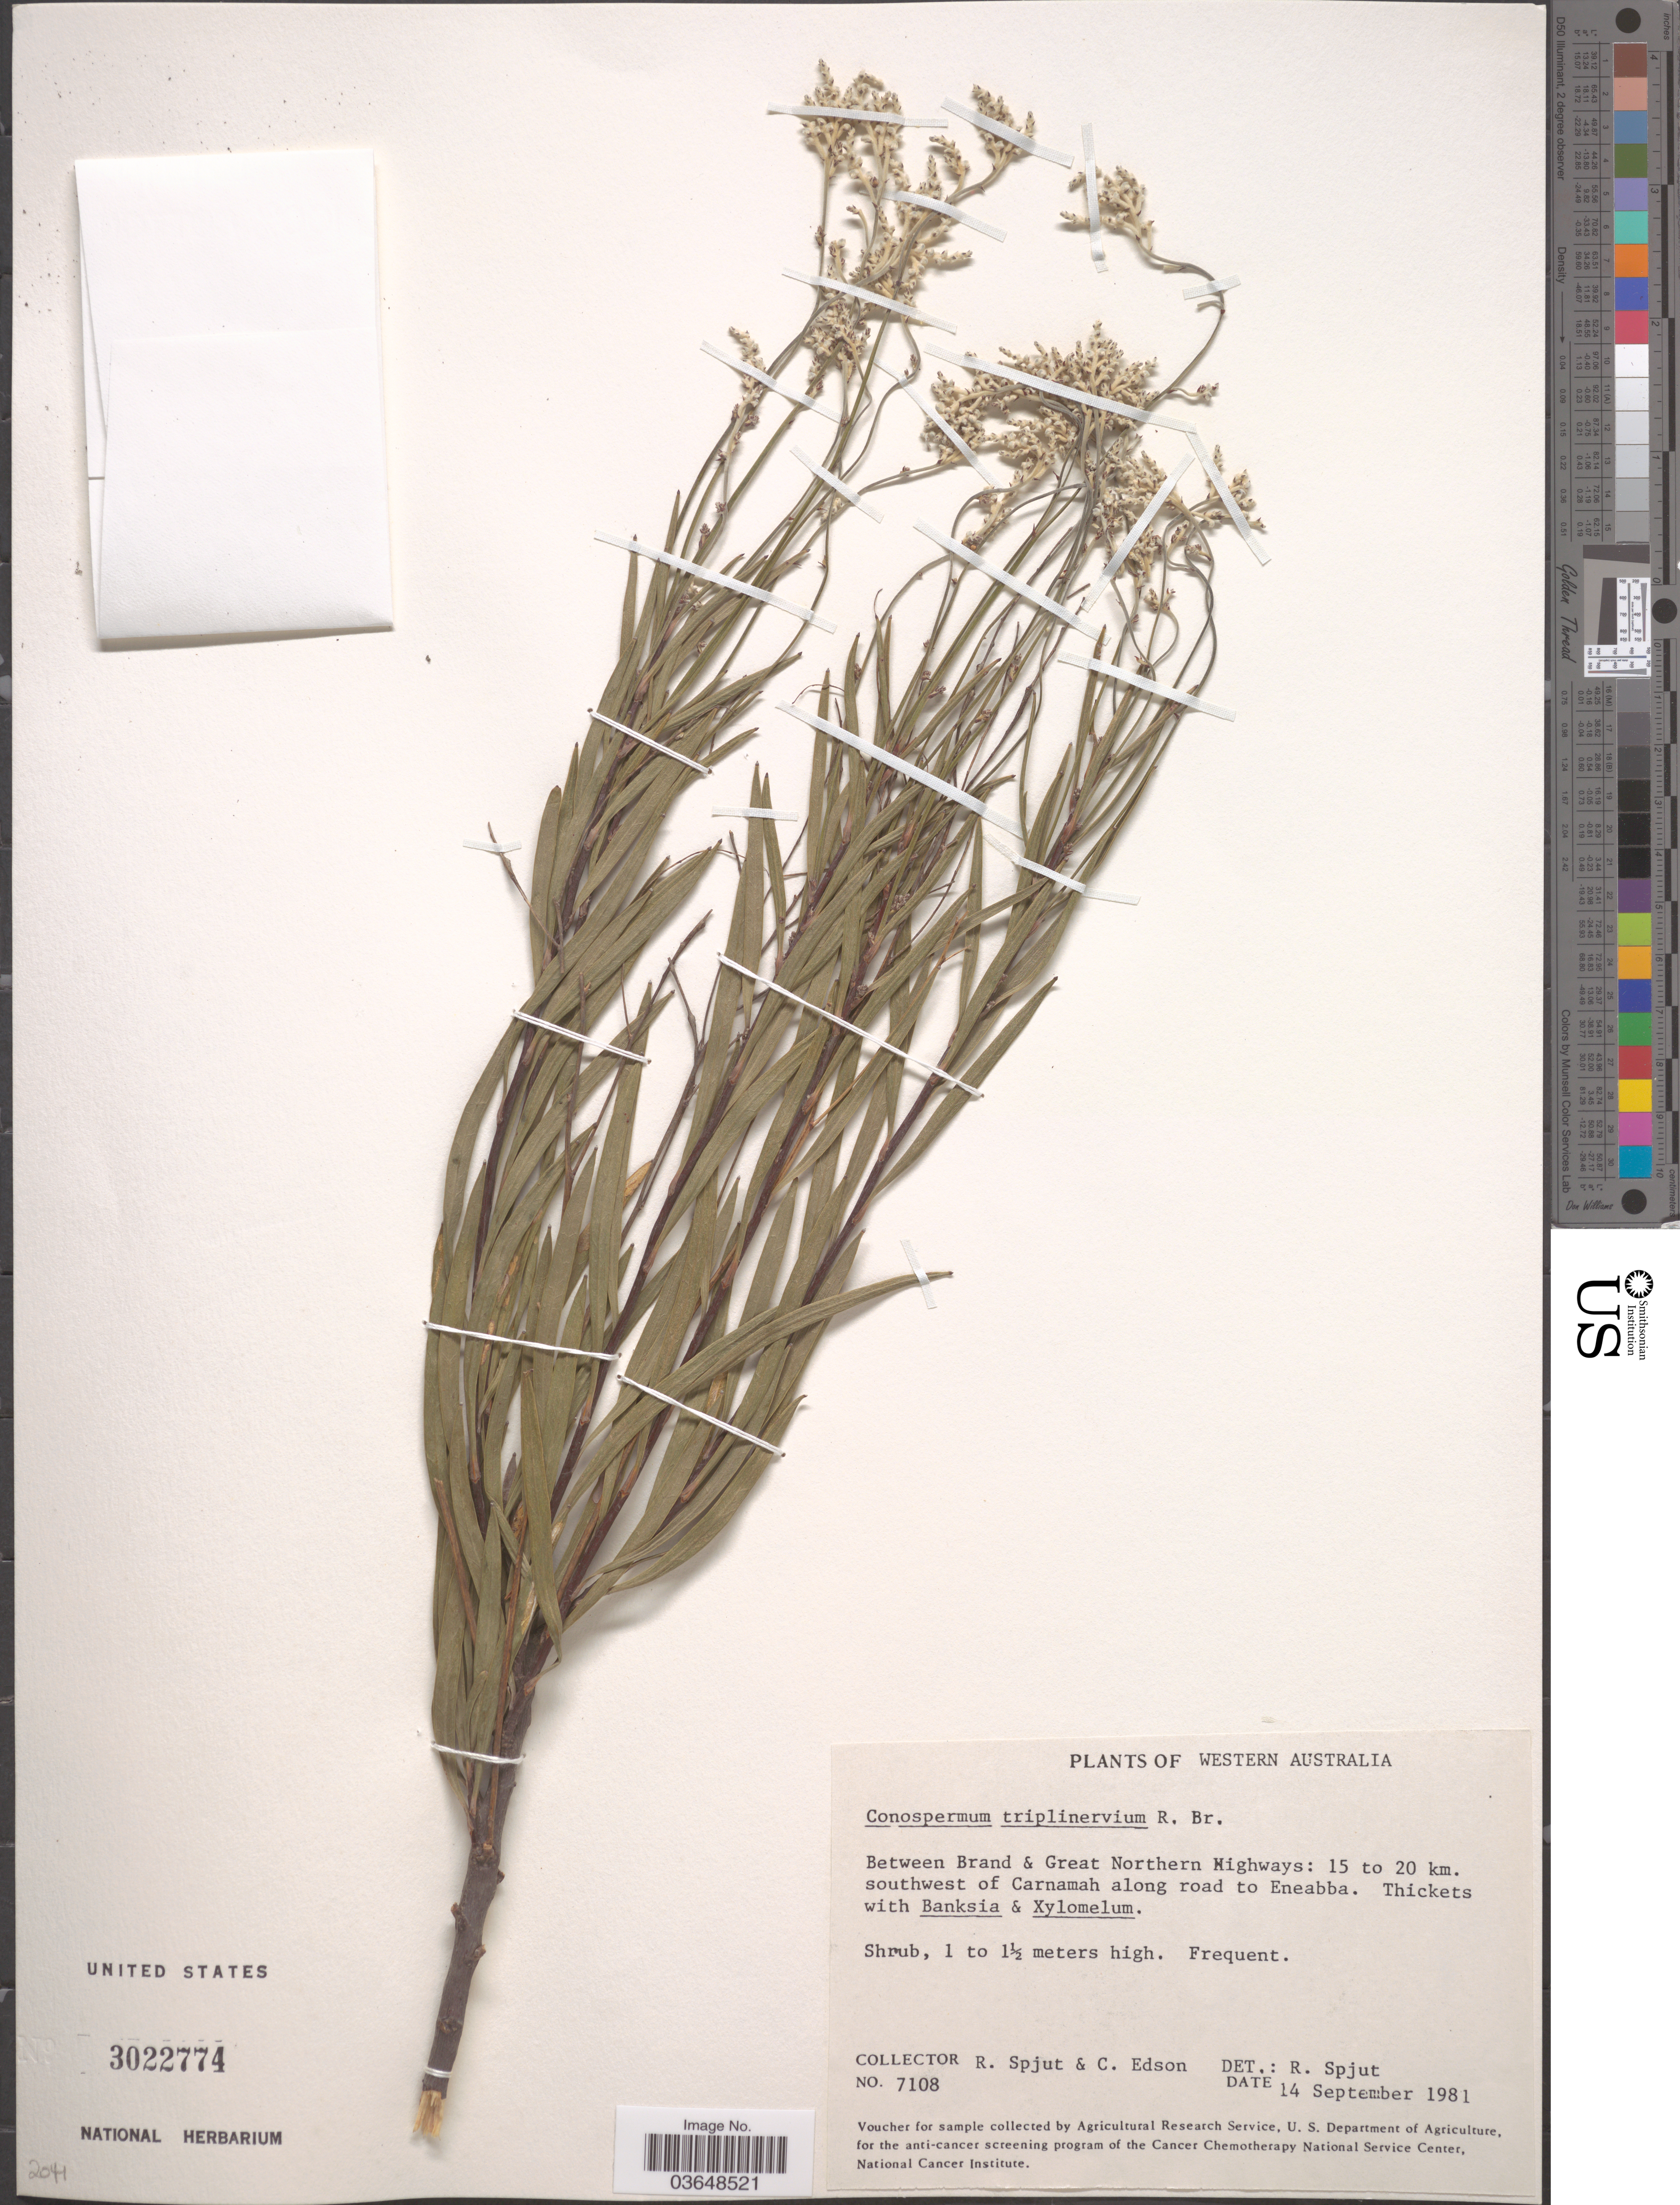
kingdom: Plantae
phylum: Tracheophyta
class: Magnoliopsida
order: Proteales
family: Proteaceae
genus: Conospermum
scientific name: Conospermum triplinervium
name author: R. Br.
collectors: R. Spjut & C. Edson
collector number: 7108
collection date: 1981-09-14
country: Australia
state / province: Western Australia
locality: Between Brand & Great Northern Highways: 15 to 20 km. southwest of Carnamah along road to Eneabba.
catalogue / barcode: US 3022774